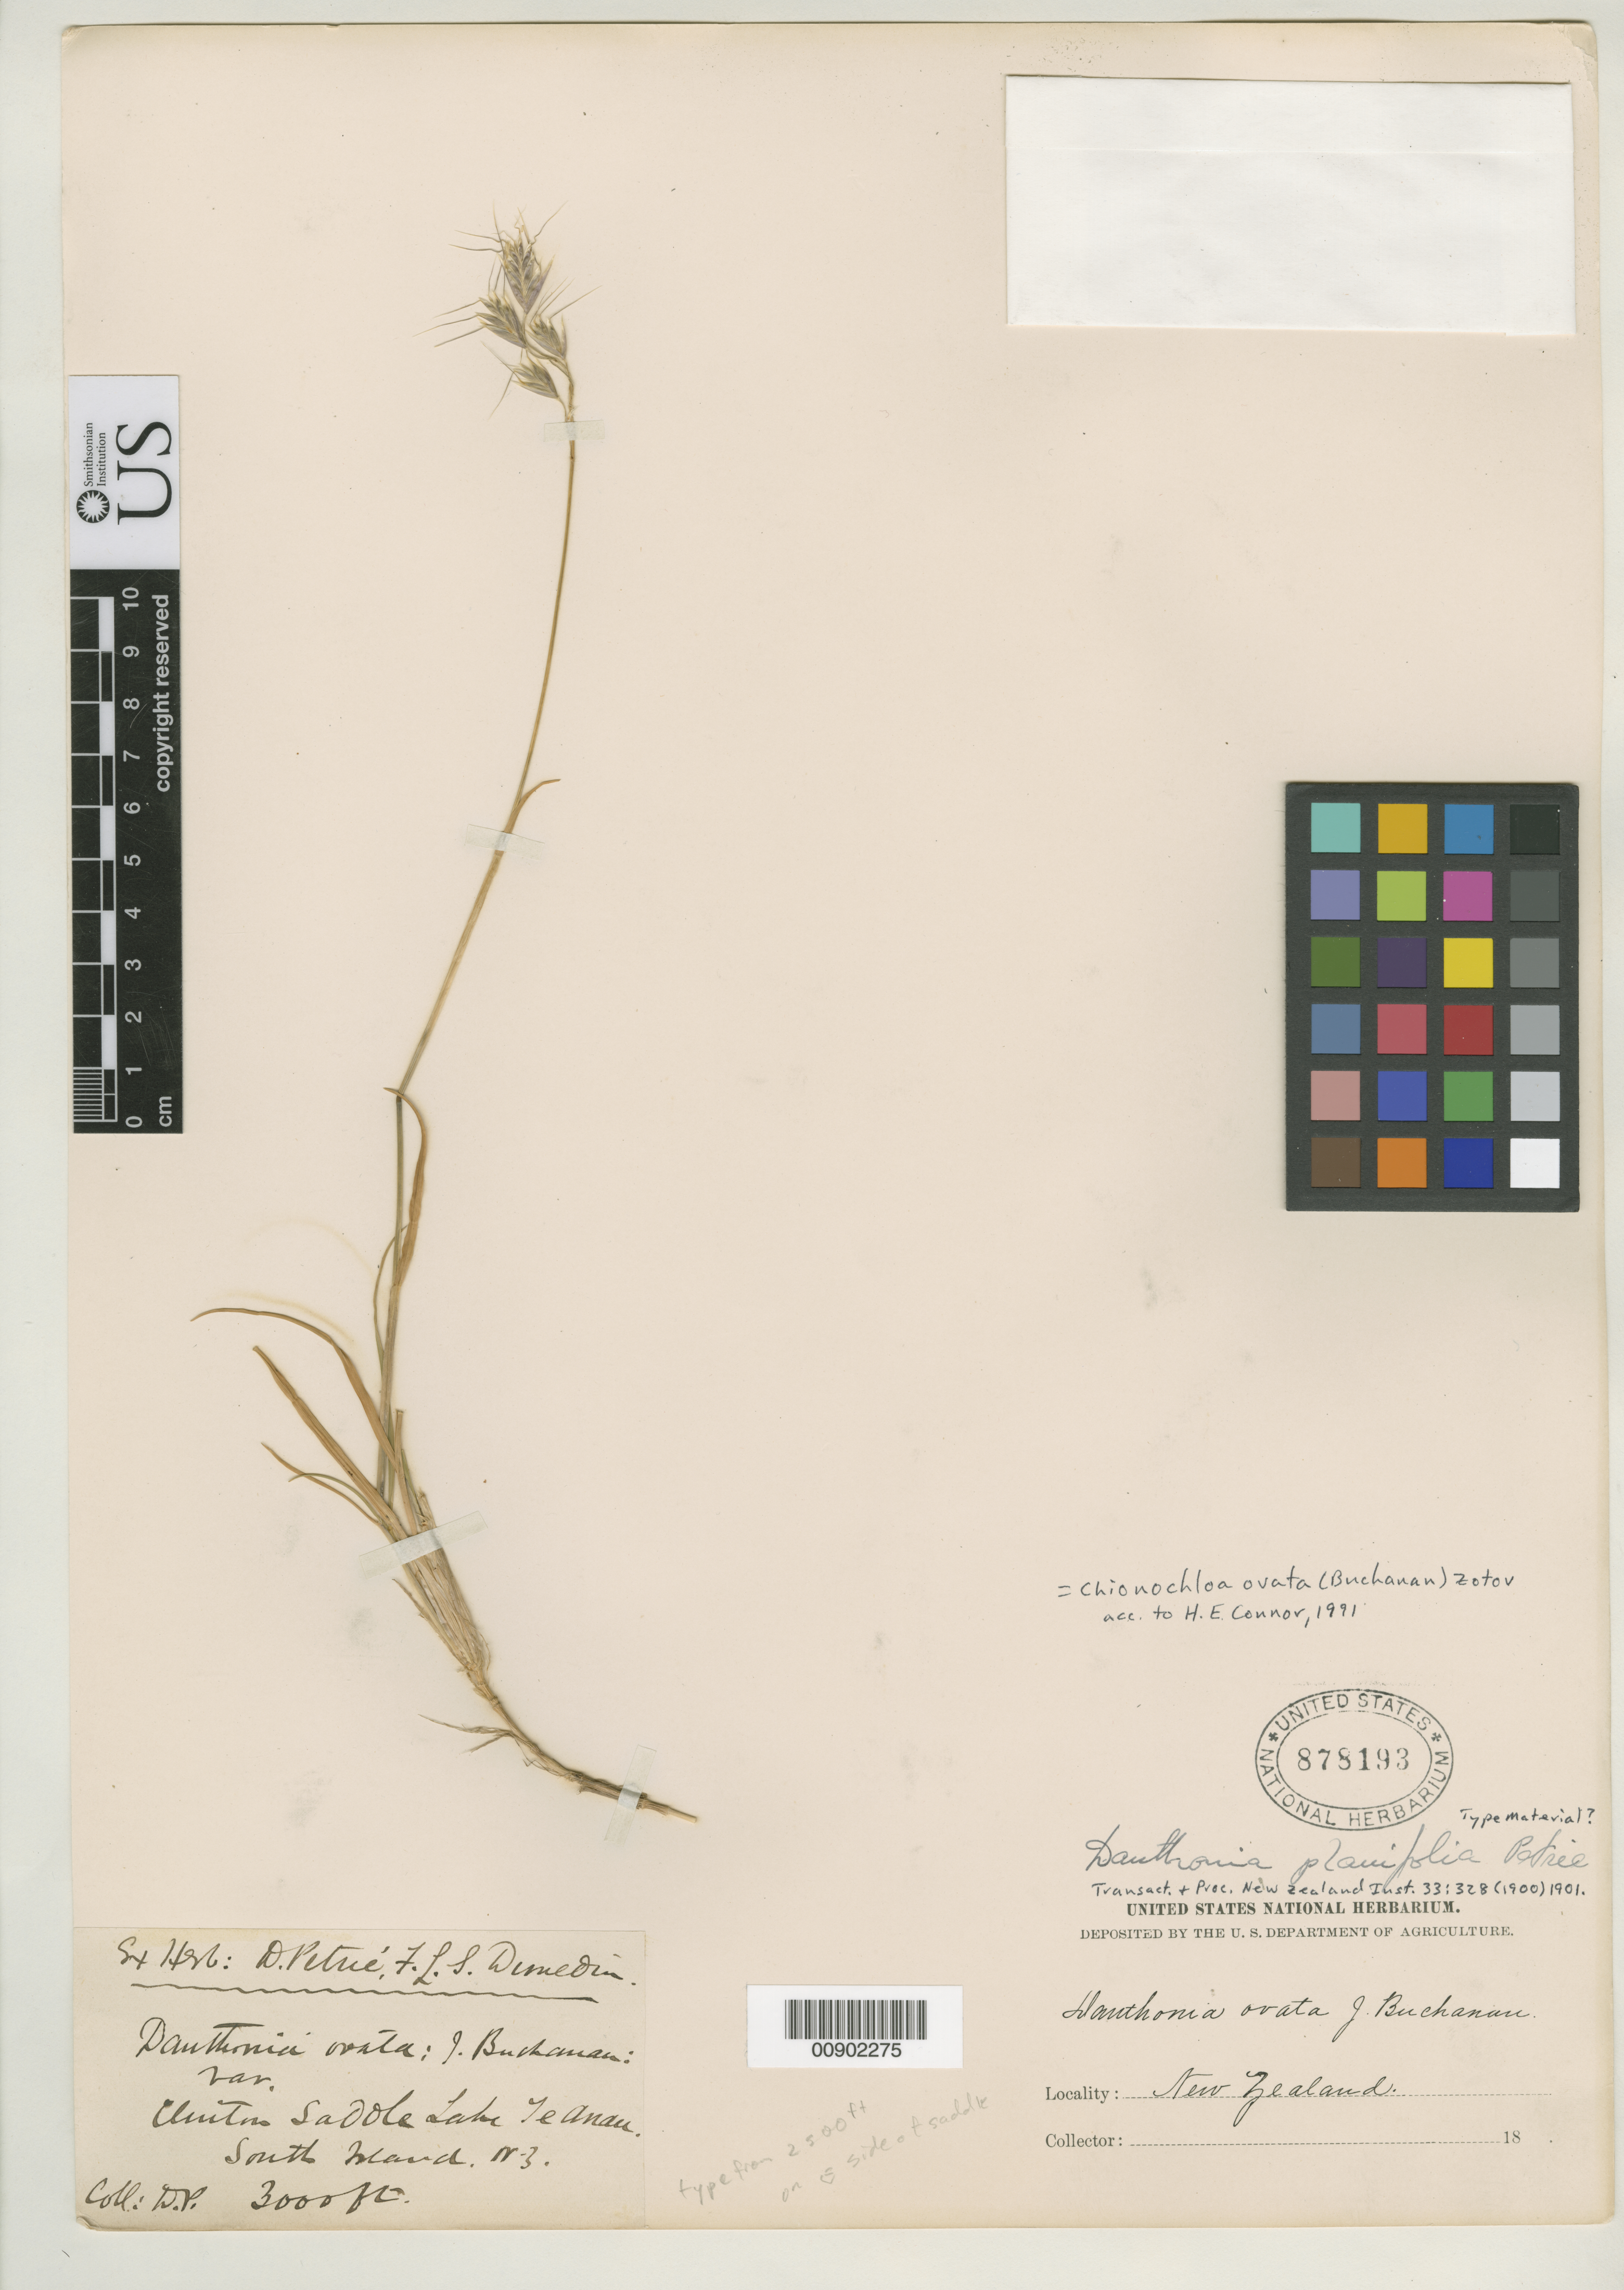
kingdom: Plantae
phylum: Tracheophyta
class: Liliopsida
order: Poales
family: Poaceae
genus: Danthonia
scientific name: Danthonia planifolia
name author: Petrie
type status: Possible Type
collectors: D. Petrie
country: New Zealand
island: South Island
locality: Clinton Saddle, Lake Te Anau. South Island. [Protologue, "Scrubby slopes leading up to the Clinton Saddle, between Lake Te Anau and Milford Sound, on the eastern side of the saddle (2,500 ft.)"]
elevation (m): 914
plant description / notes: Currently accepted name as cited by H.E. Connor, 1991.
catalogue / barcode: US 878193